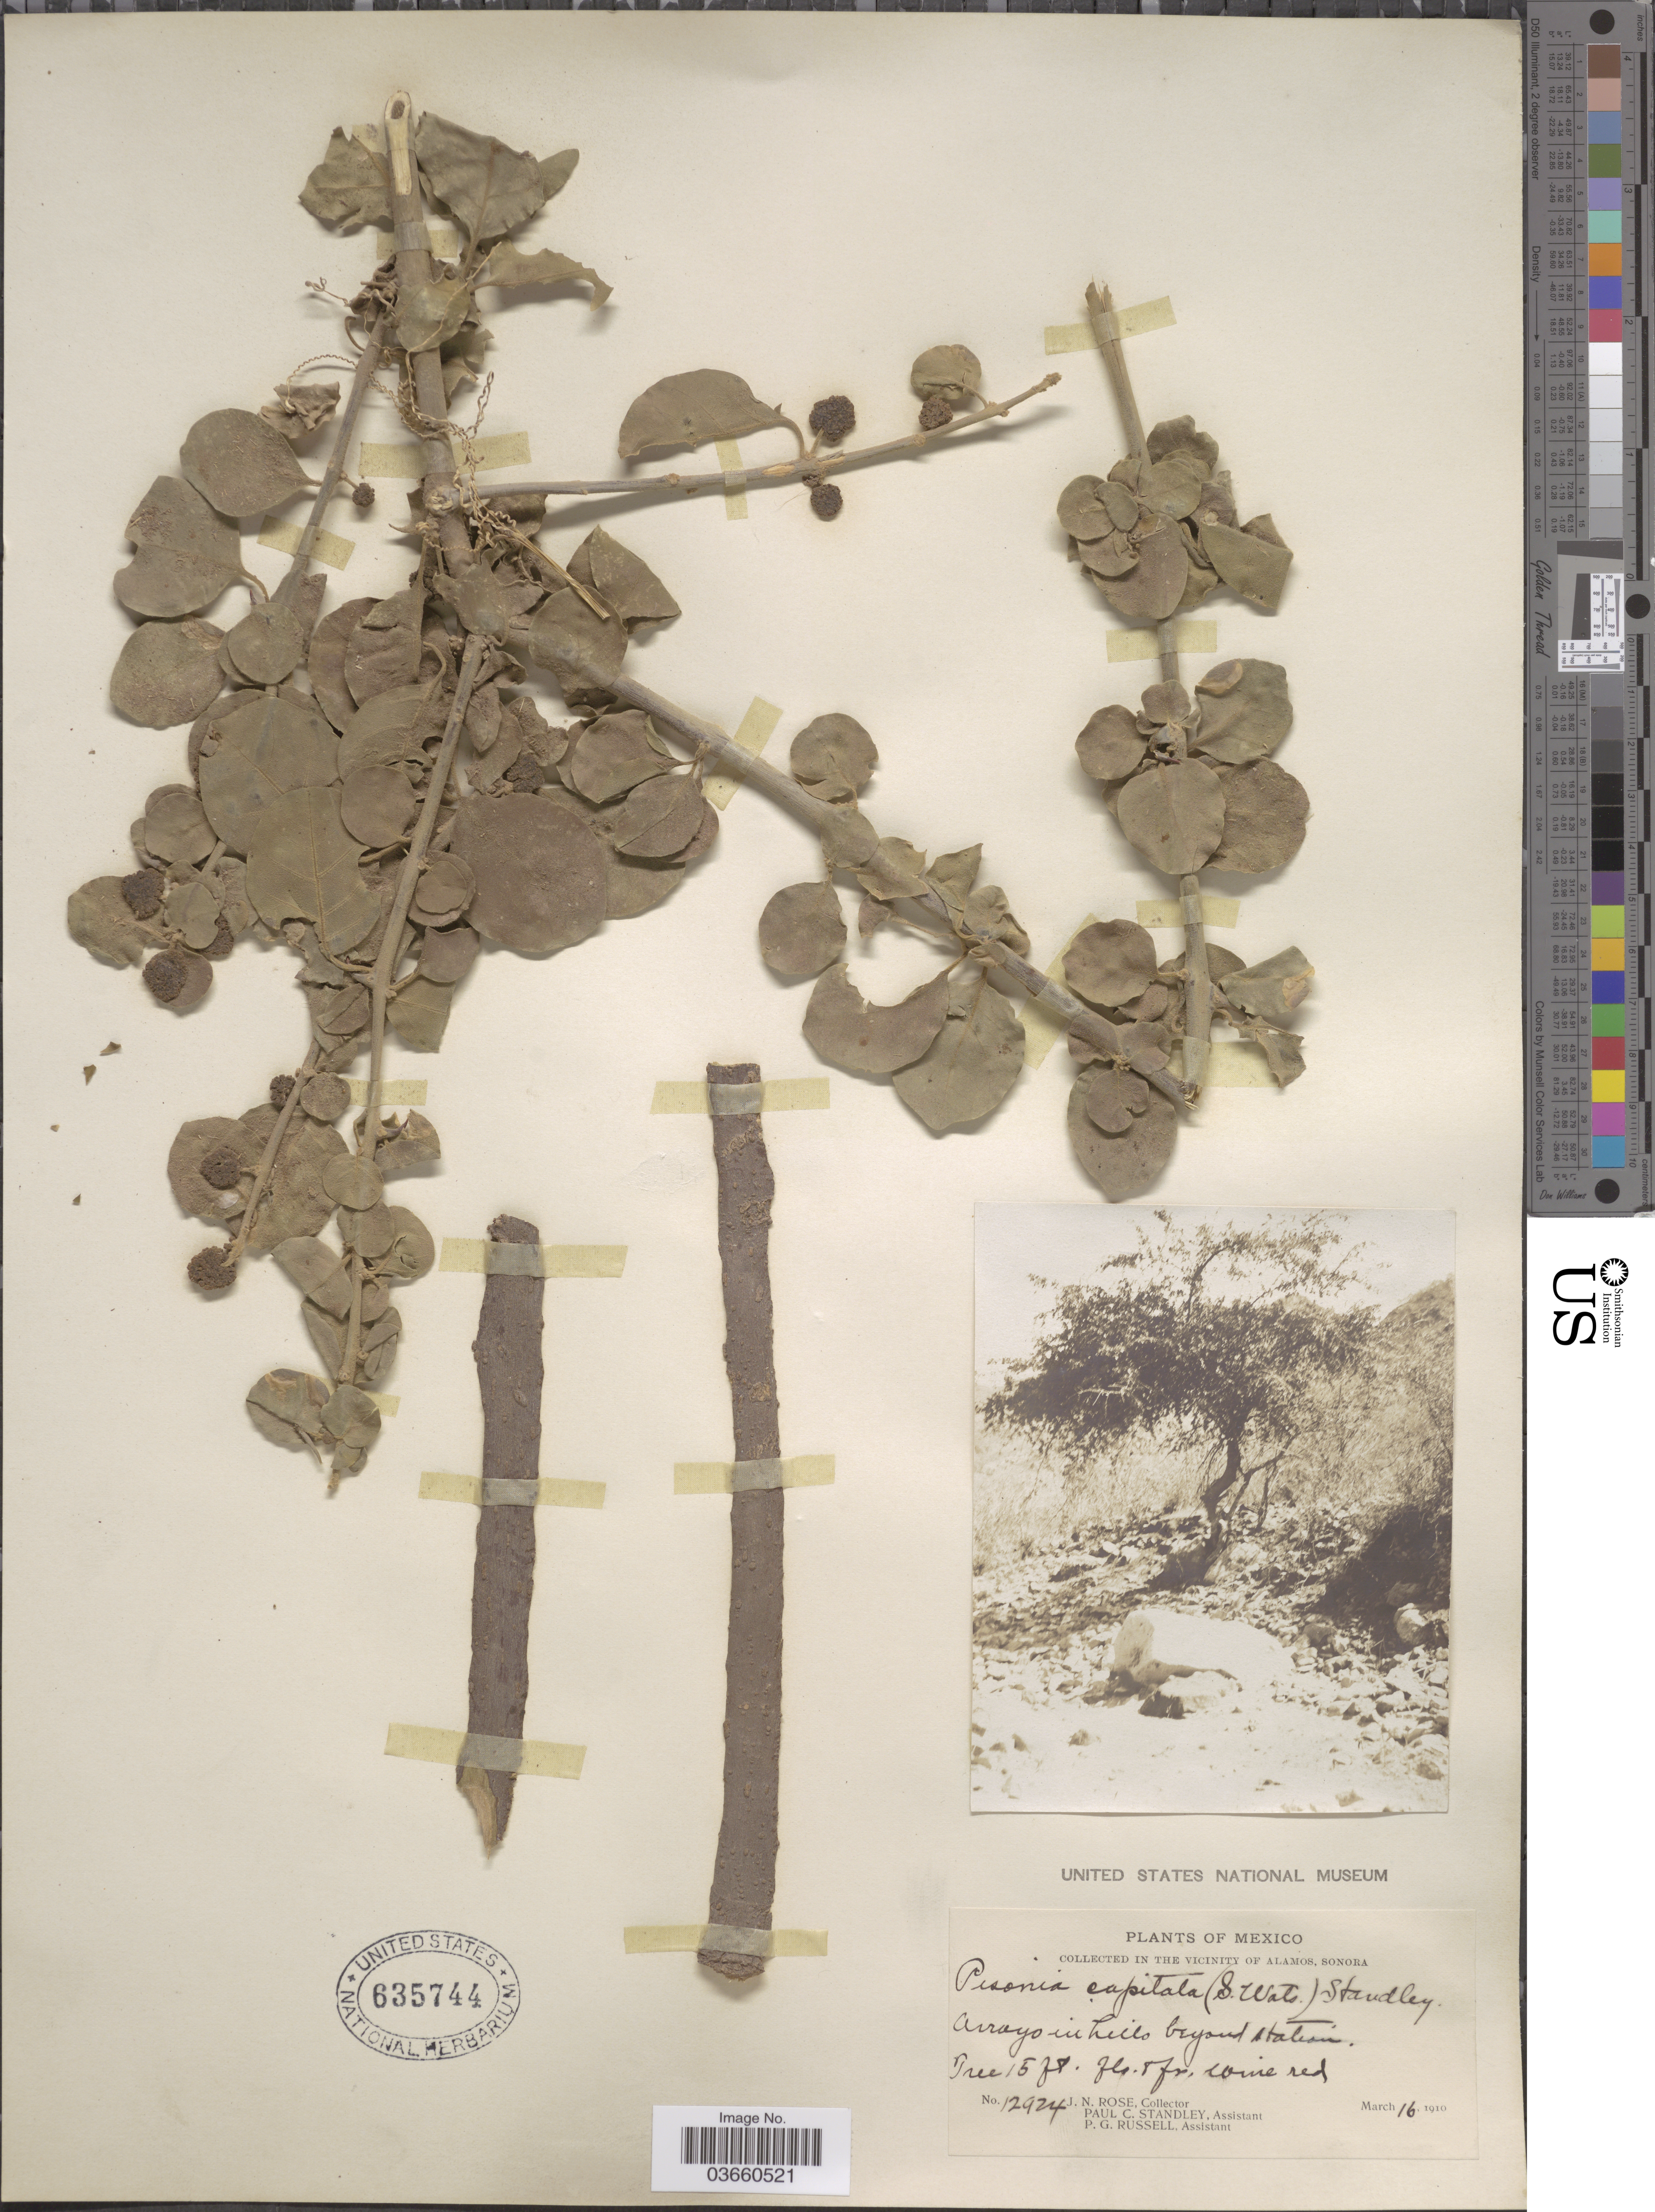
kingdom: Plantae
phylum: Tracheophyta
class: Magnoliopsida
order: Caryophyllales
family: Nyctaginaceae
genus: Pisonia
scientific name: Pisonia capitata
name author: (S. Watson) Standl.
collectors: J. N. Rose, P. C. Standley & P. G. Russell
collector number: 12924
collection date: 1910-03-16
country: Mexico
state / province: Sonora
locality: The vicinity of Alamos. Arroyo in hills beyond station.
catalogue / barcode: US 635744